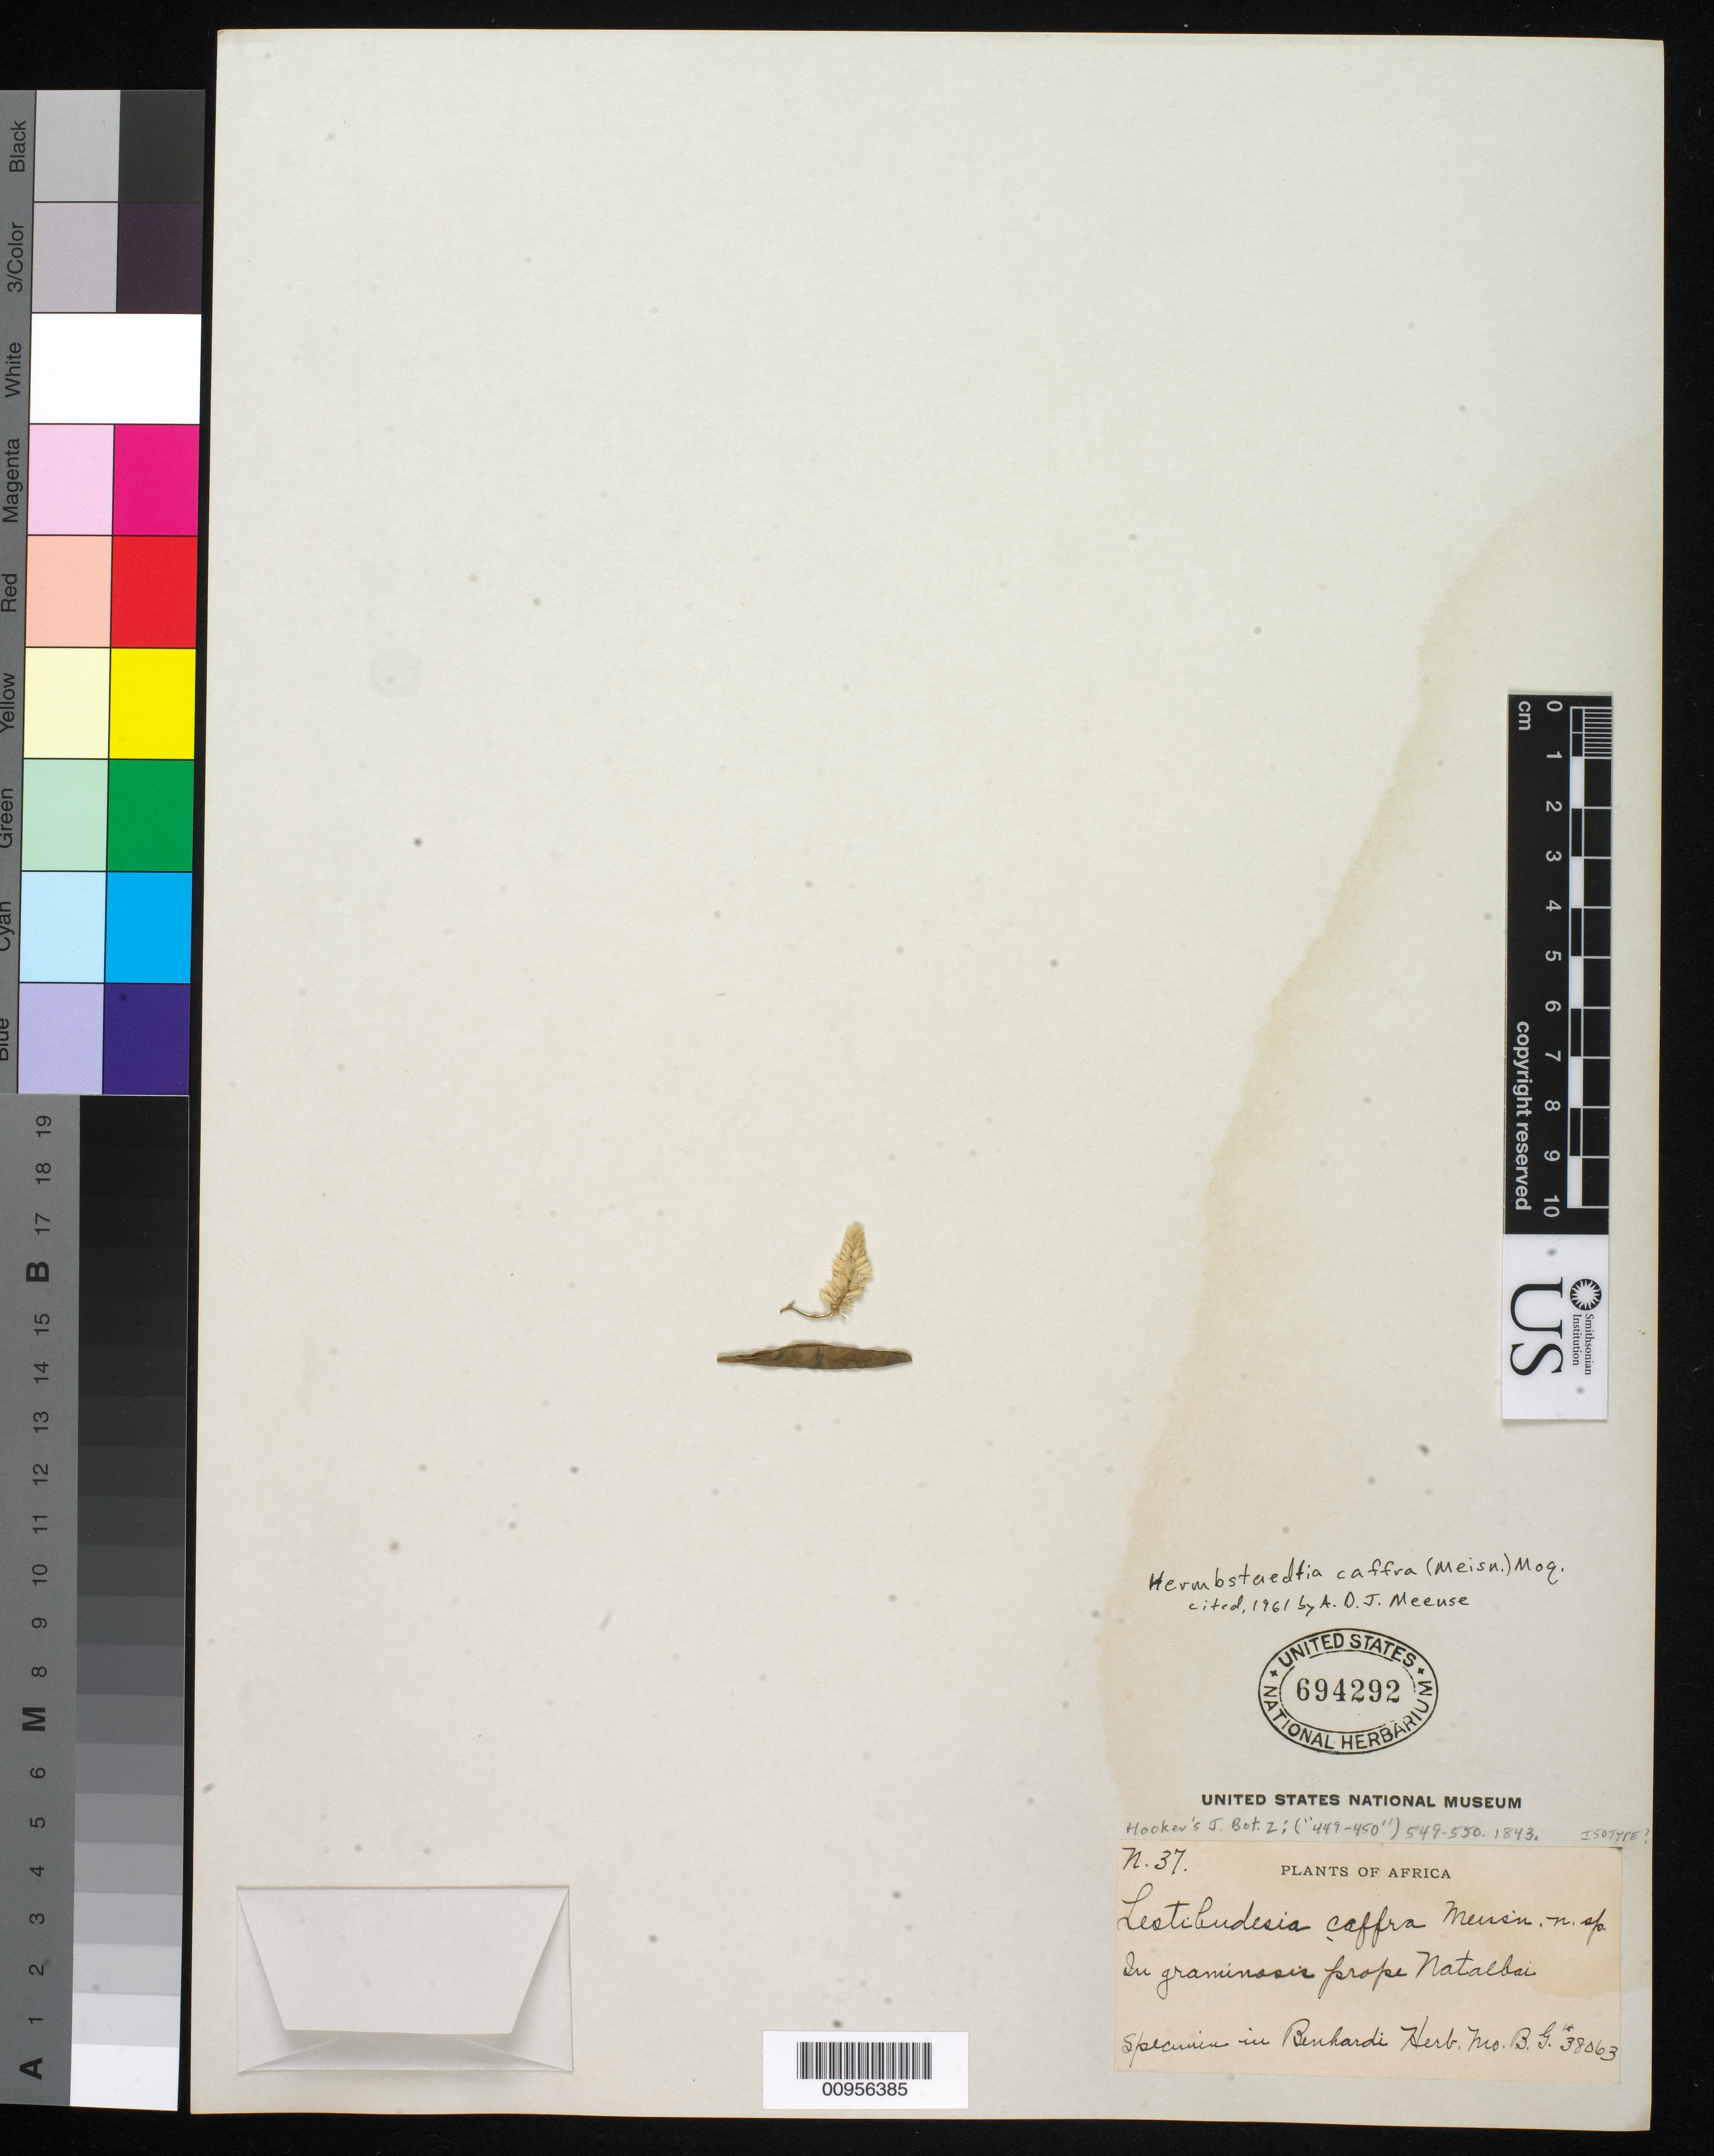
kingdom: Plantae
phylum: Tracheophyta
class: Magnoliopsida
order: Caryophyllales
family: Amaranthaceae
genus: Lestibudesia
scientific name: Lestibudesia caffra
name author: Meisn.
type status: Isotype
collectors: C. von Krauss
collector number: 37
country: South Africa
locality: In graminosis prope Natalbai. [Protologue, "In graminosis ad sylvarum margines prope Umlaas Lager, Port Natal (V.c.) Dec. 1839."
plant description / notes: Currently accepted name as cited by Meeuse (1961).; Fragmentary material of type specimen. "Specimen in Bernhardi Herb. Mo. B. G. [=Missouri Botanic Garden?] #38063."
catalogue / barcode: US 694292